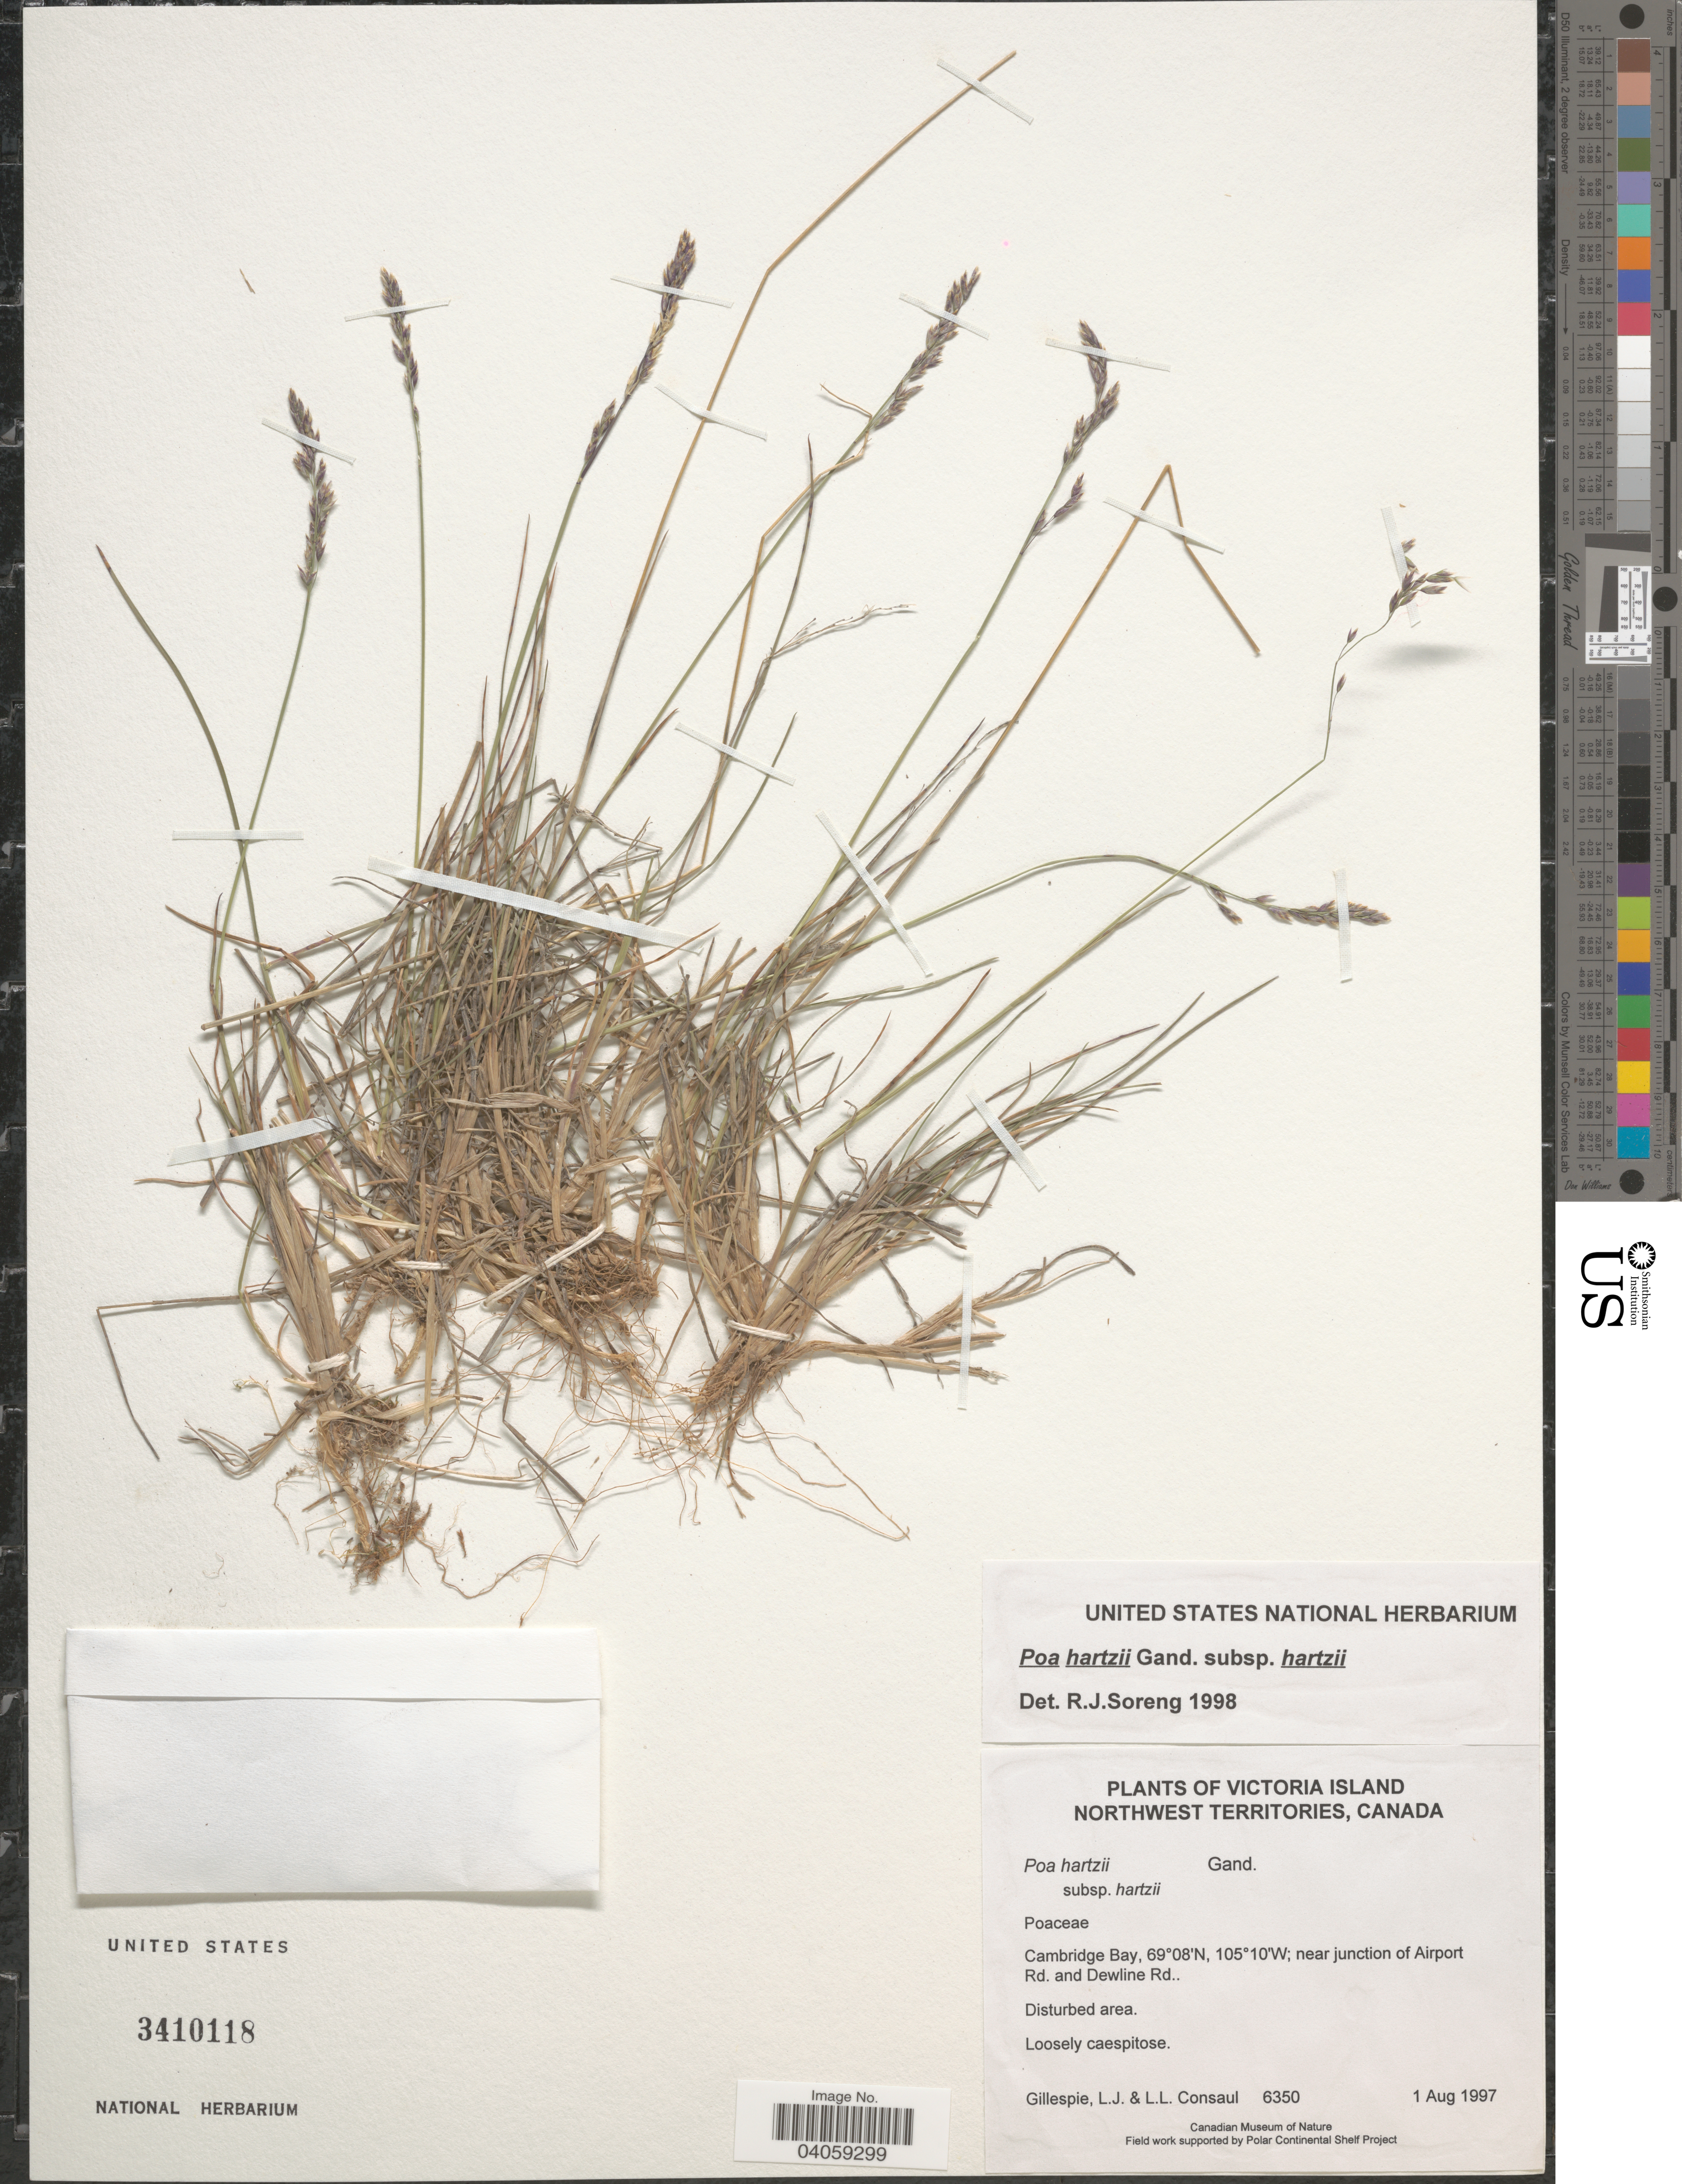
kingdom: Plantae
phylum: Tracheophyta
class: Liliopsida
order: Poales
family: Poaceae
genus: Poa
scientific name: Poa hartzii subsp. hartzii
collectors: L. Gillespie & L. Consaul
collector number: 6350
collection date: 1997-08-01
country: Canada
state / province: Northwest Territories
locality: Victoria Island. Cambridge Bay, near junction of Airport Rd. and Dewline Rd.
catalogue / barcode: US 3410118